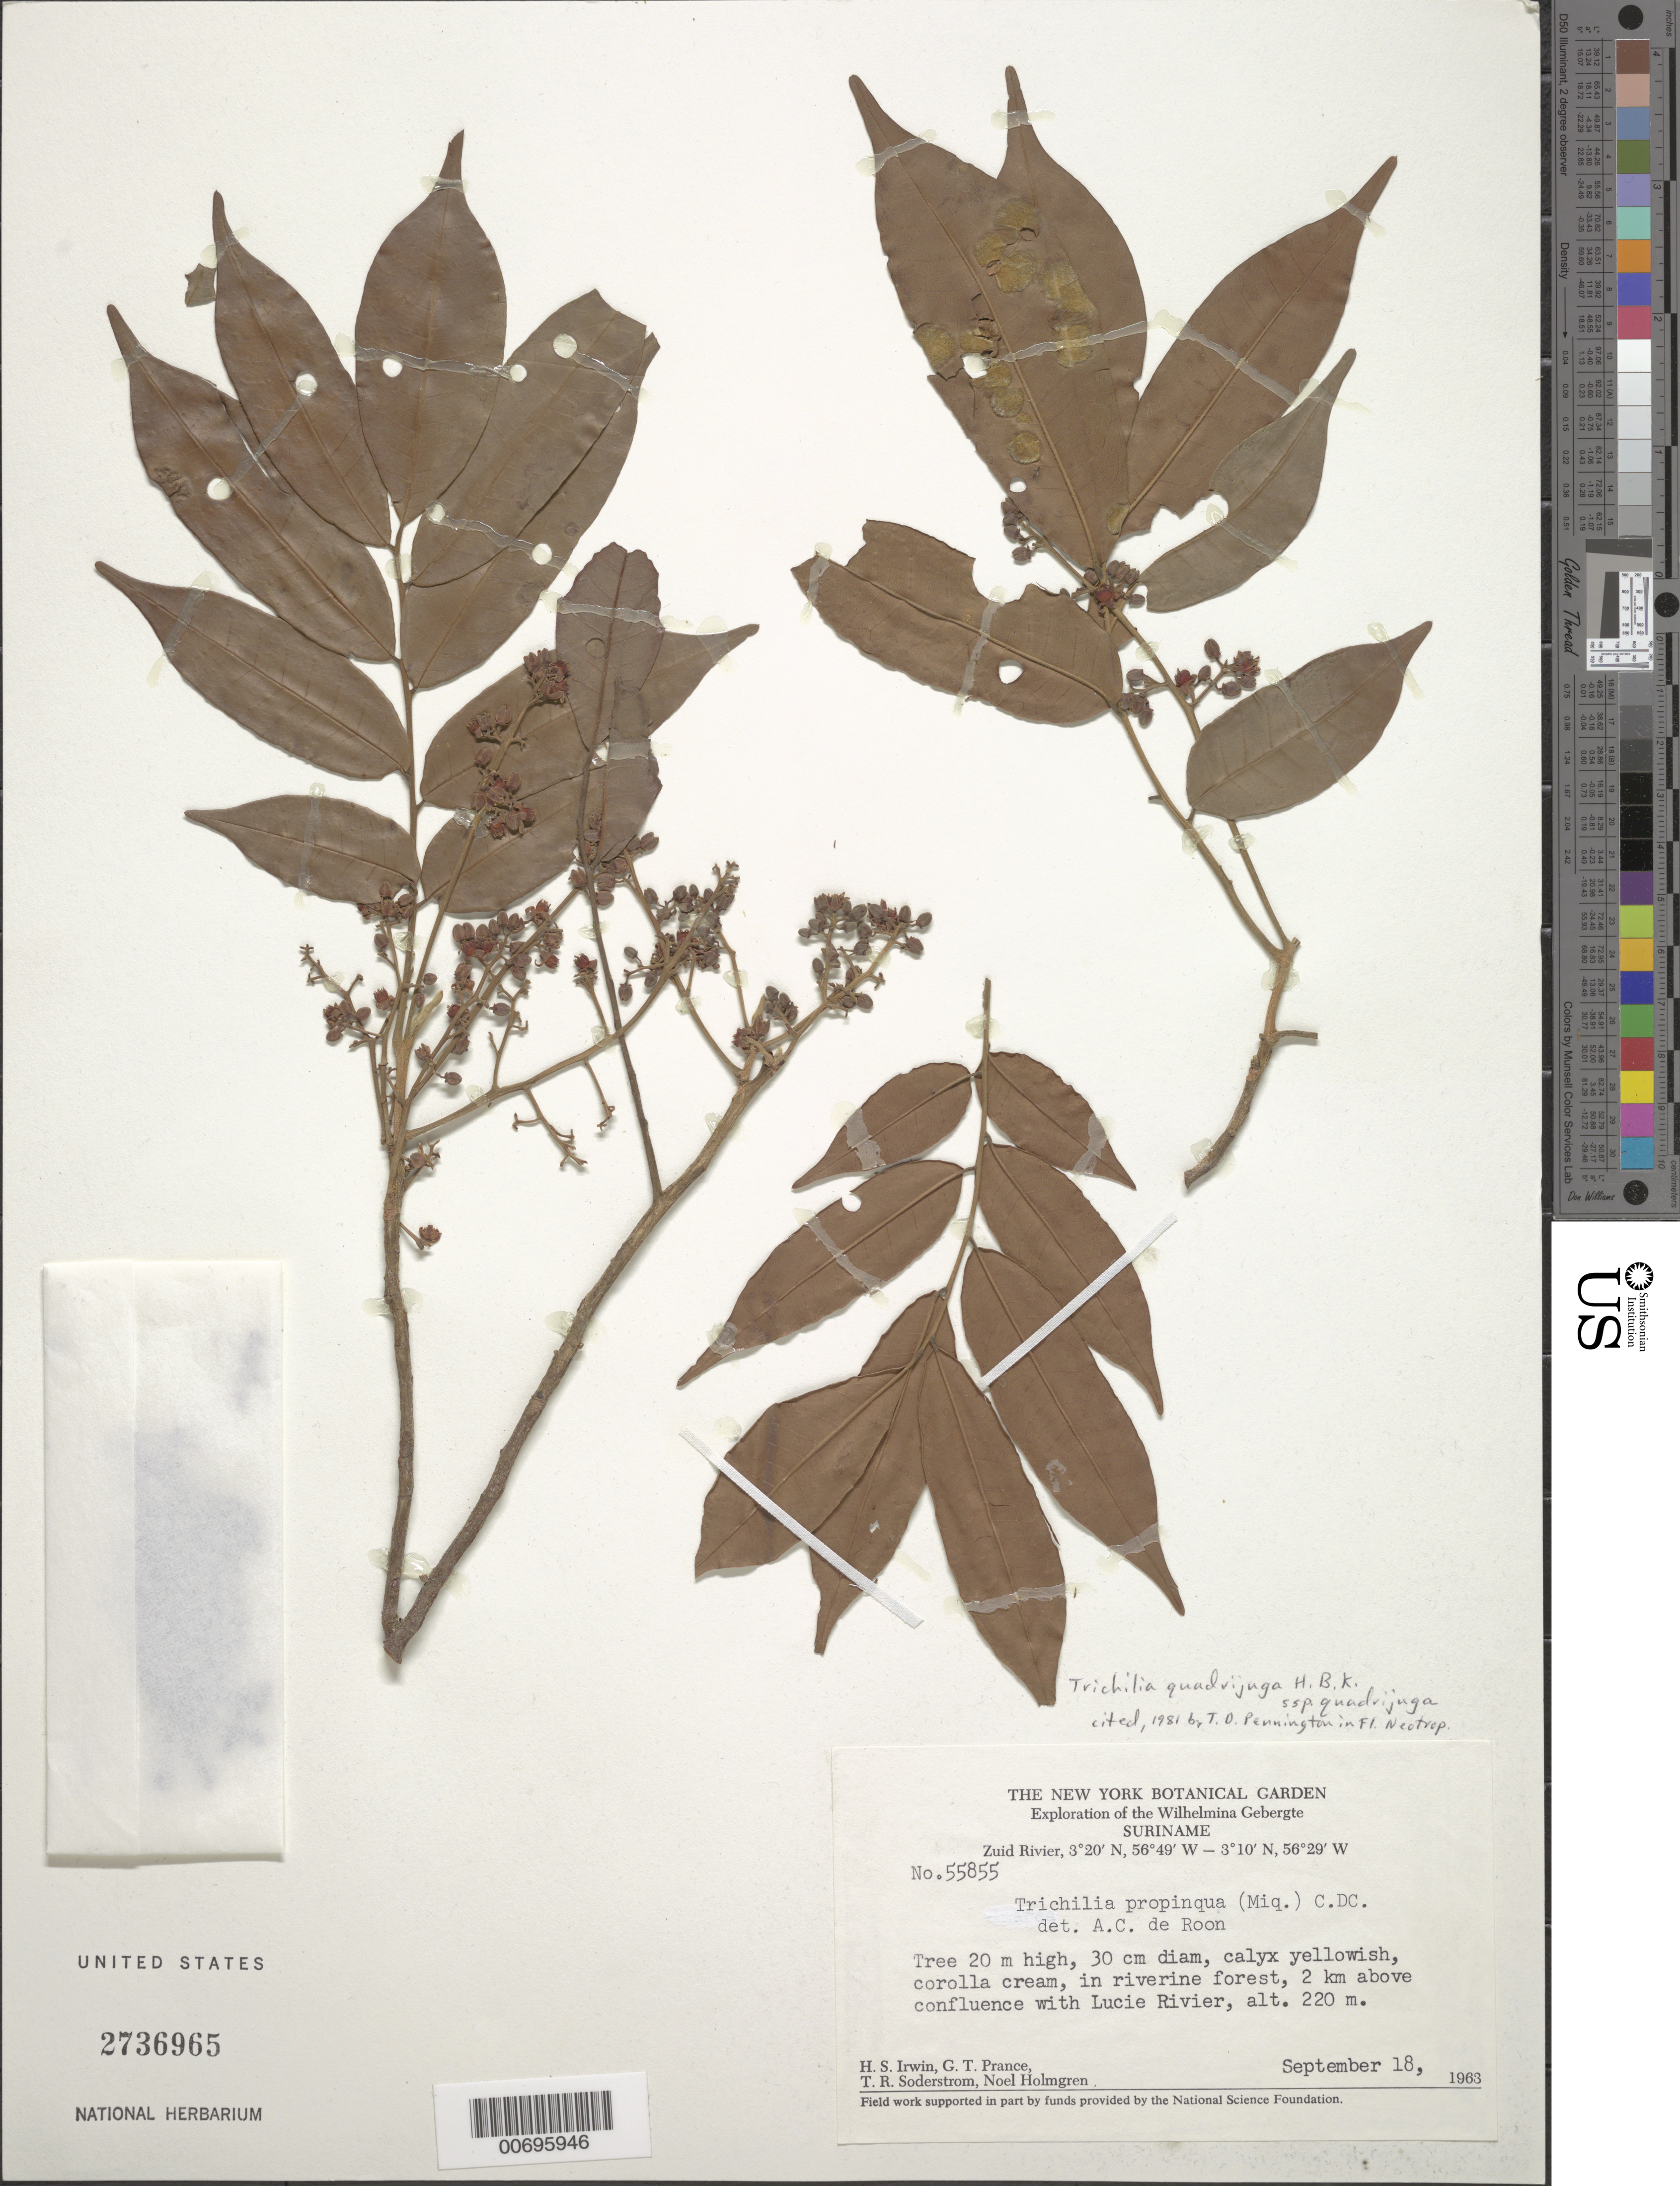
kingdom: Plantae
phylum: Tracheophyta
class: Magnoliopsida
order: Sapindales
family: Meliaceae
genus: Trichilia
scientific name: Trichilia quadrijuga subsp. quadrijuga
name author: Kunth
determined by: Pennington, T. D., (K)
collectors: H. Irwin, G. T. Prance, T. R. Soderstrom & N. H. Holmgren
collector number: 55855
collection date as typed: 18-Sep-63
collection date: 1963-09-18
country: Suriname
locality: Zuid River, 2 km above confluence with Lucie R., Wilhelmina Gebergte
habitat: Riverine forest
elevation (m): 220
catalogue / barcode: US 2736965